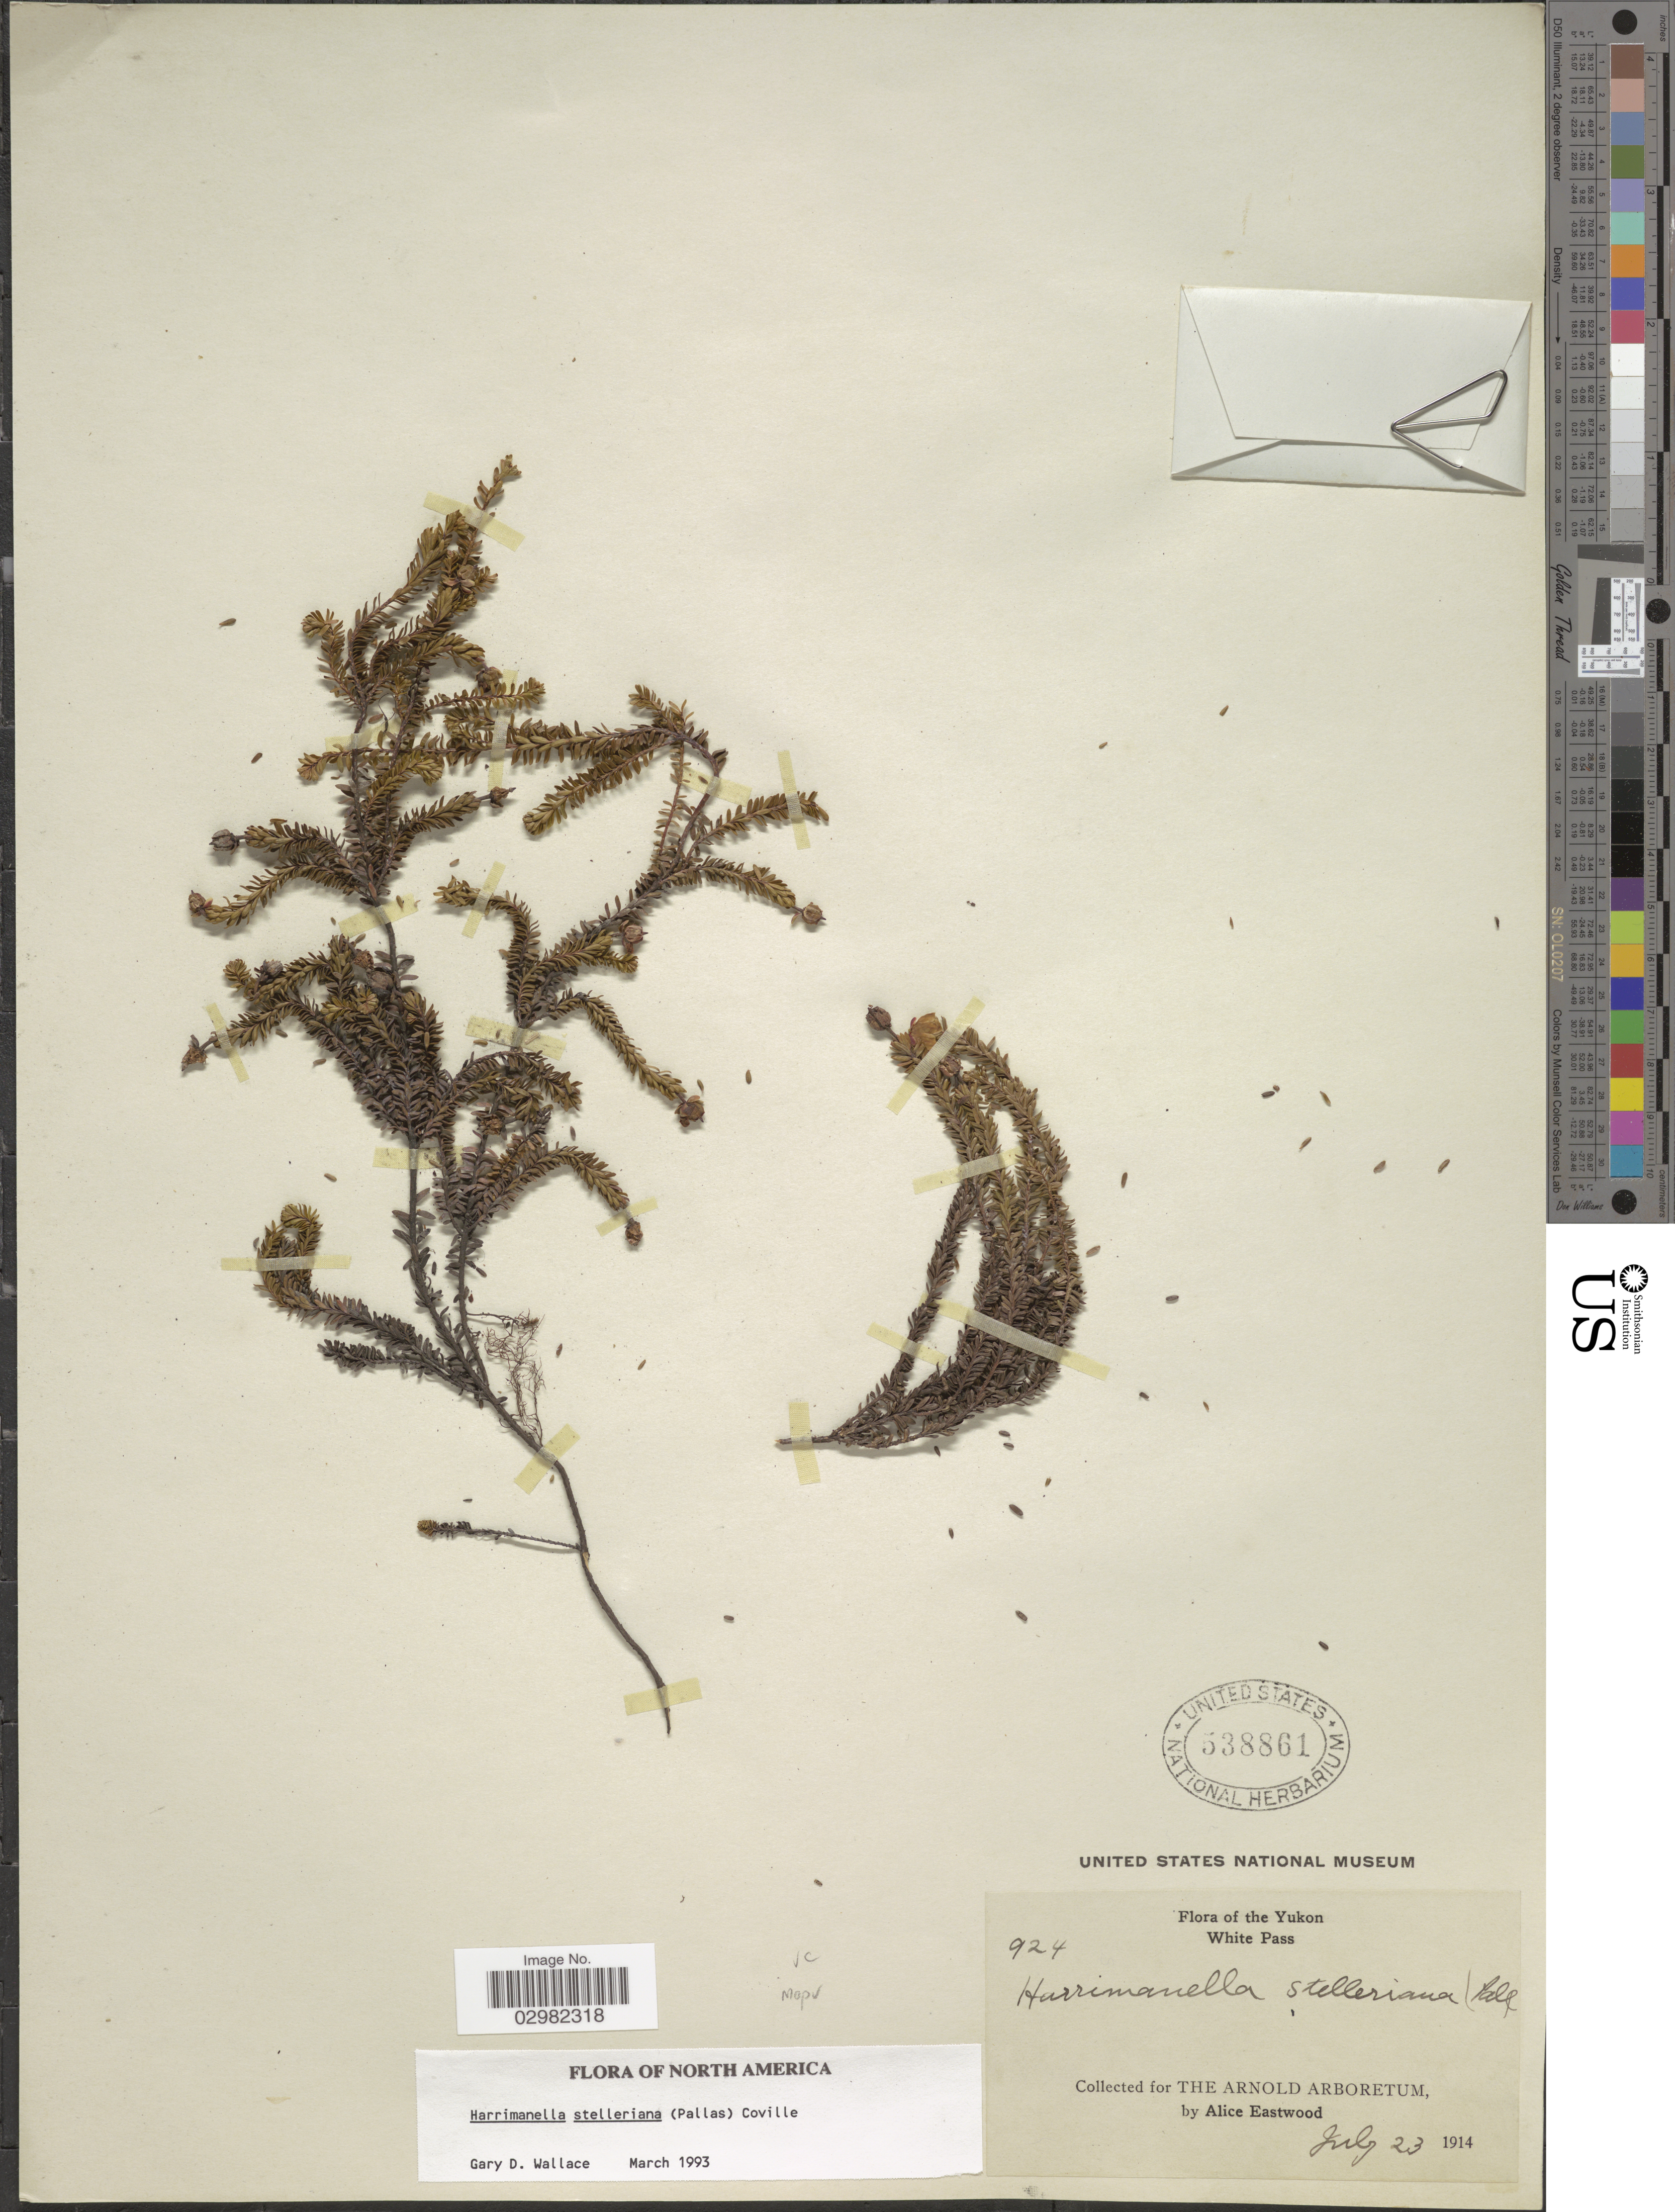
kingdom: Plantae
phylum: Tracheophyta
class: Magnoliopsida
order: Ericales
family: Ericaceae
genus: Harrimanella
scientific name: Harrimanella stelleriana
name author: (Pall.) Coville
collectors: A. Eastwood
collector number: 924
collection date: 1914-07-23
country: Canada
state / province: Yukon Territory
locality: The Yukon, White Pass.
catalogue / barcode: US 538861